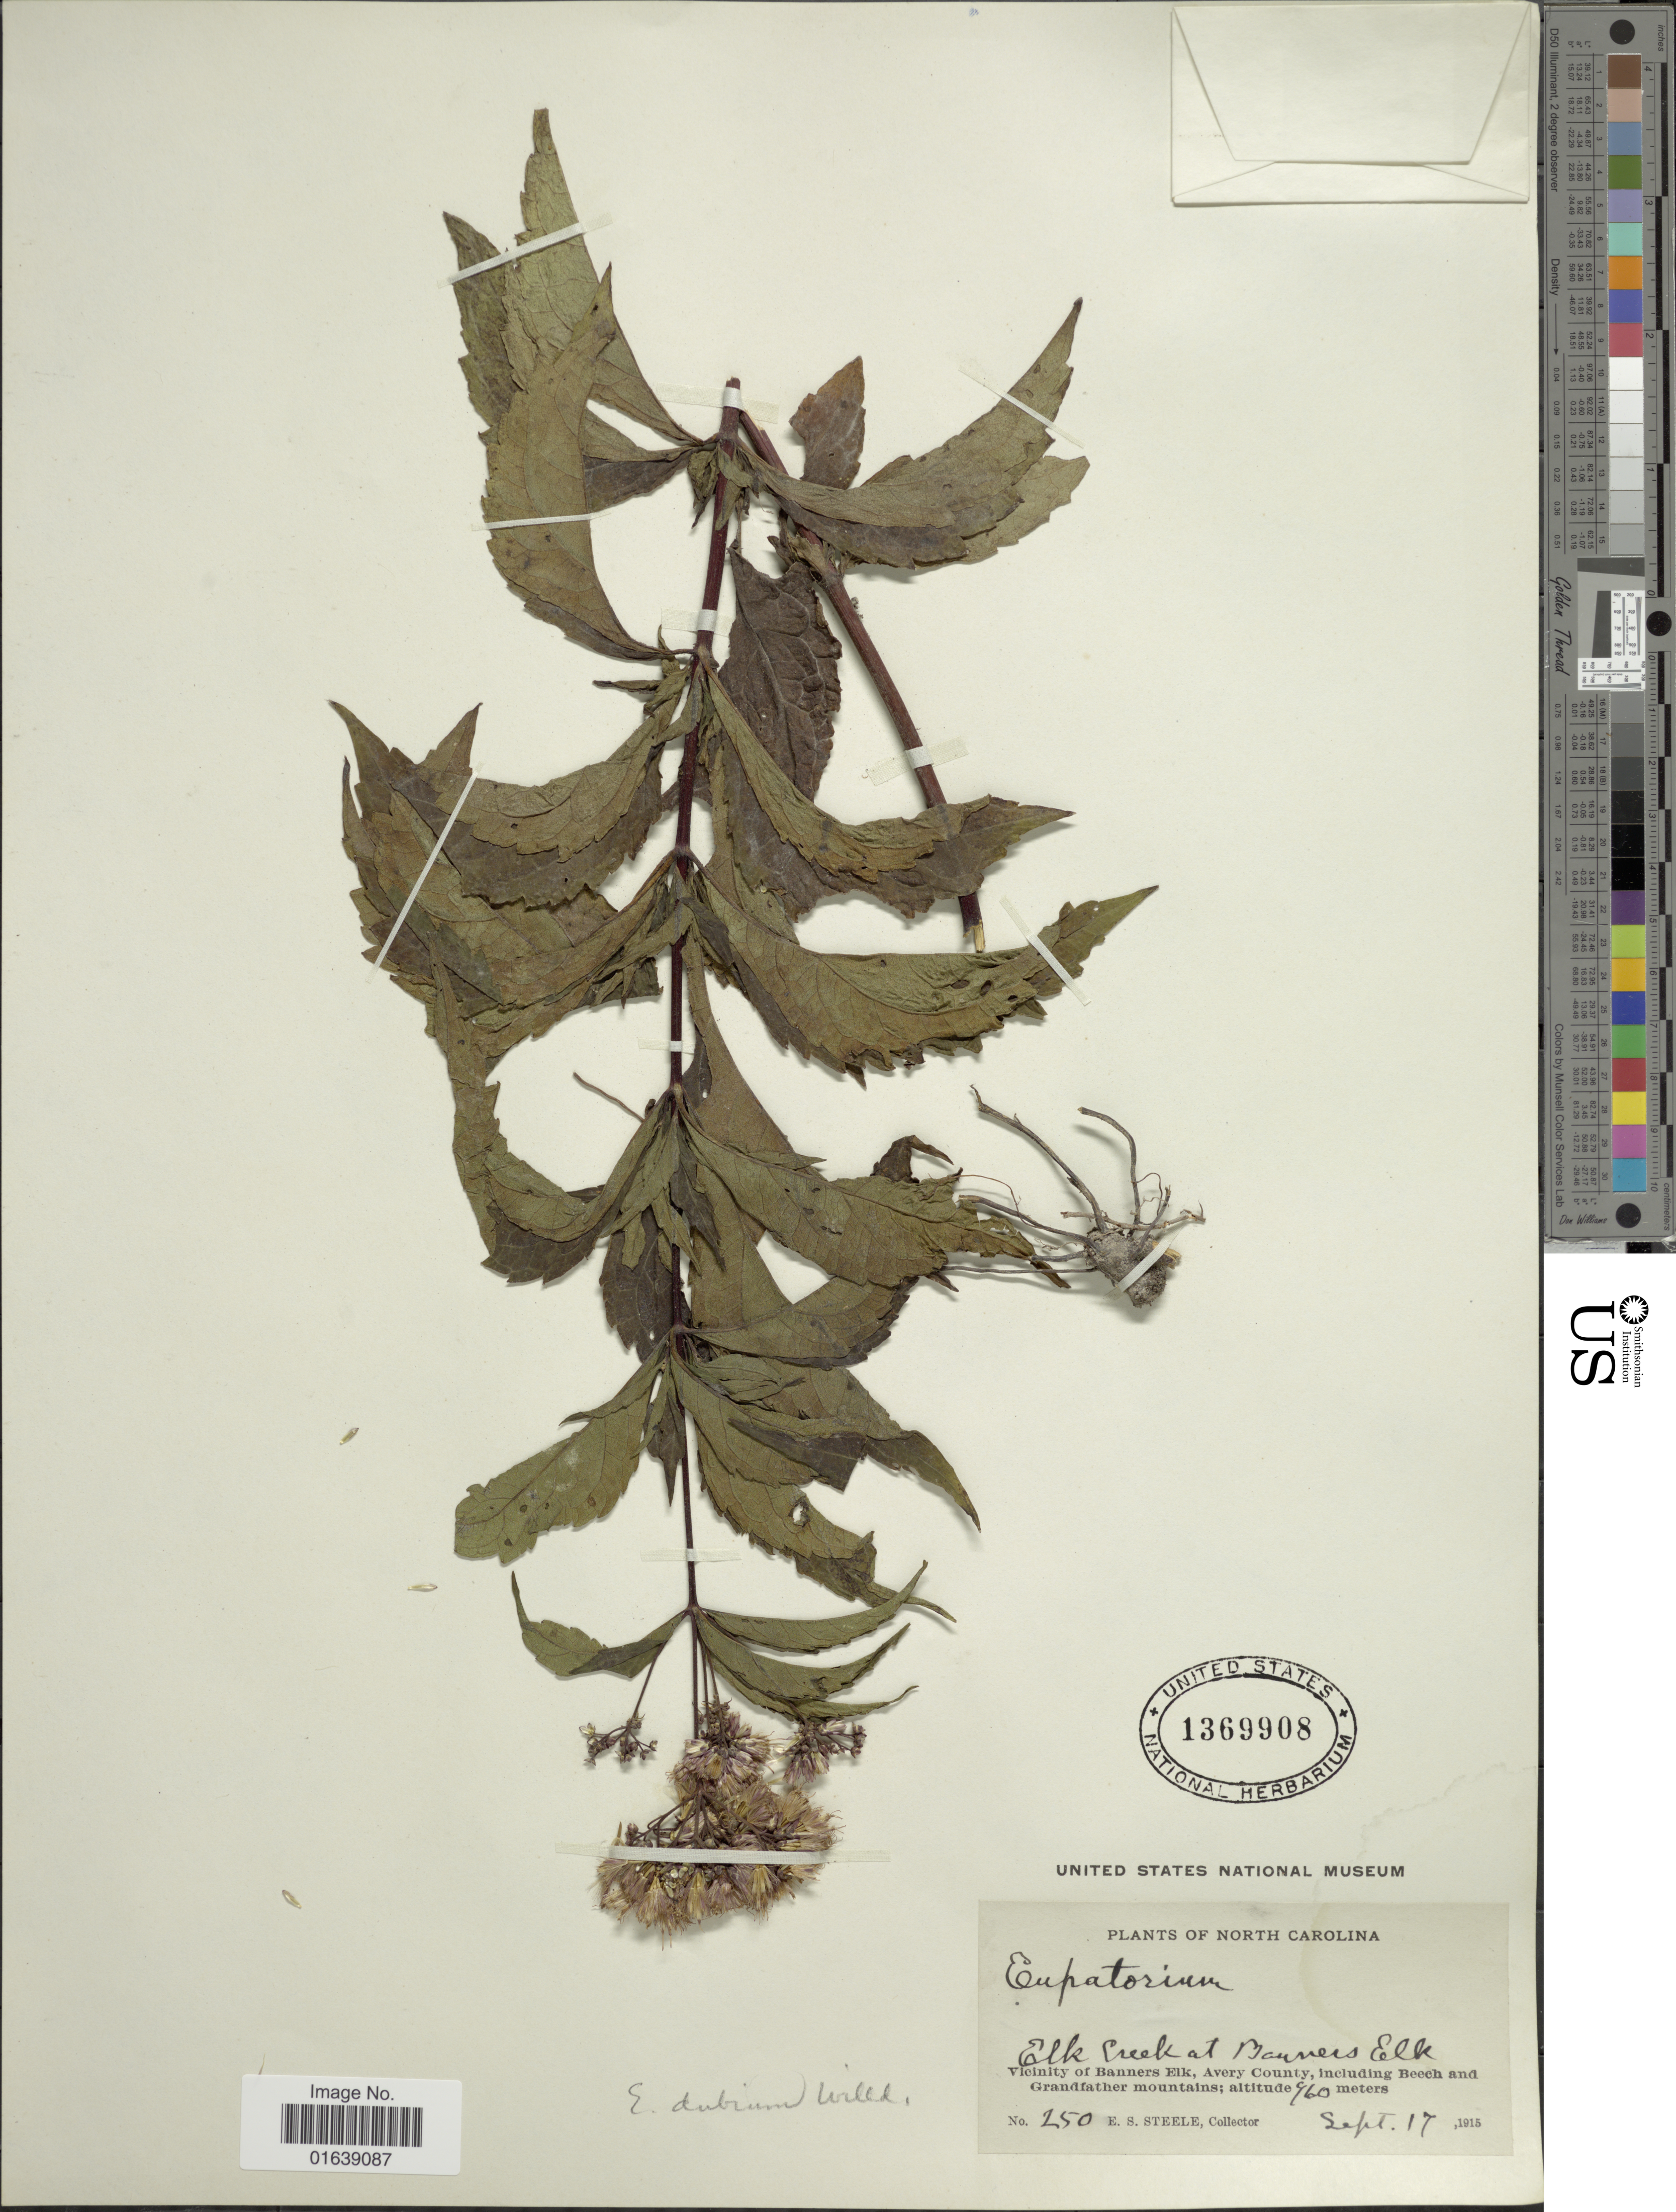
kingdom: Plantae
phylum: Tracheophyta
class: Magnoliopsida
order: Asterales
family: Asteraceae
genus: Eupatorium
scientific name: Eupatorium dubium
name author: Willd. ex Poir.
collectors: E. Steele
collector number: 250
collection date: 1915-09-17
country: United States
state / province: North Carolina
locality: North Carolina. Elk Creek at Barners Elk. Vicinity of Banners Elk, Avery County, including Beech and Grandfather mountains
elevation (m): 960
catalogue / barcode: US 1369908